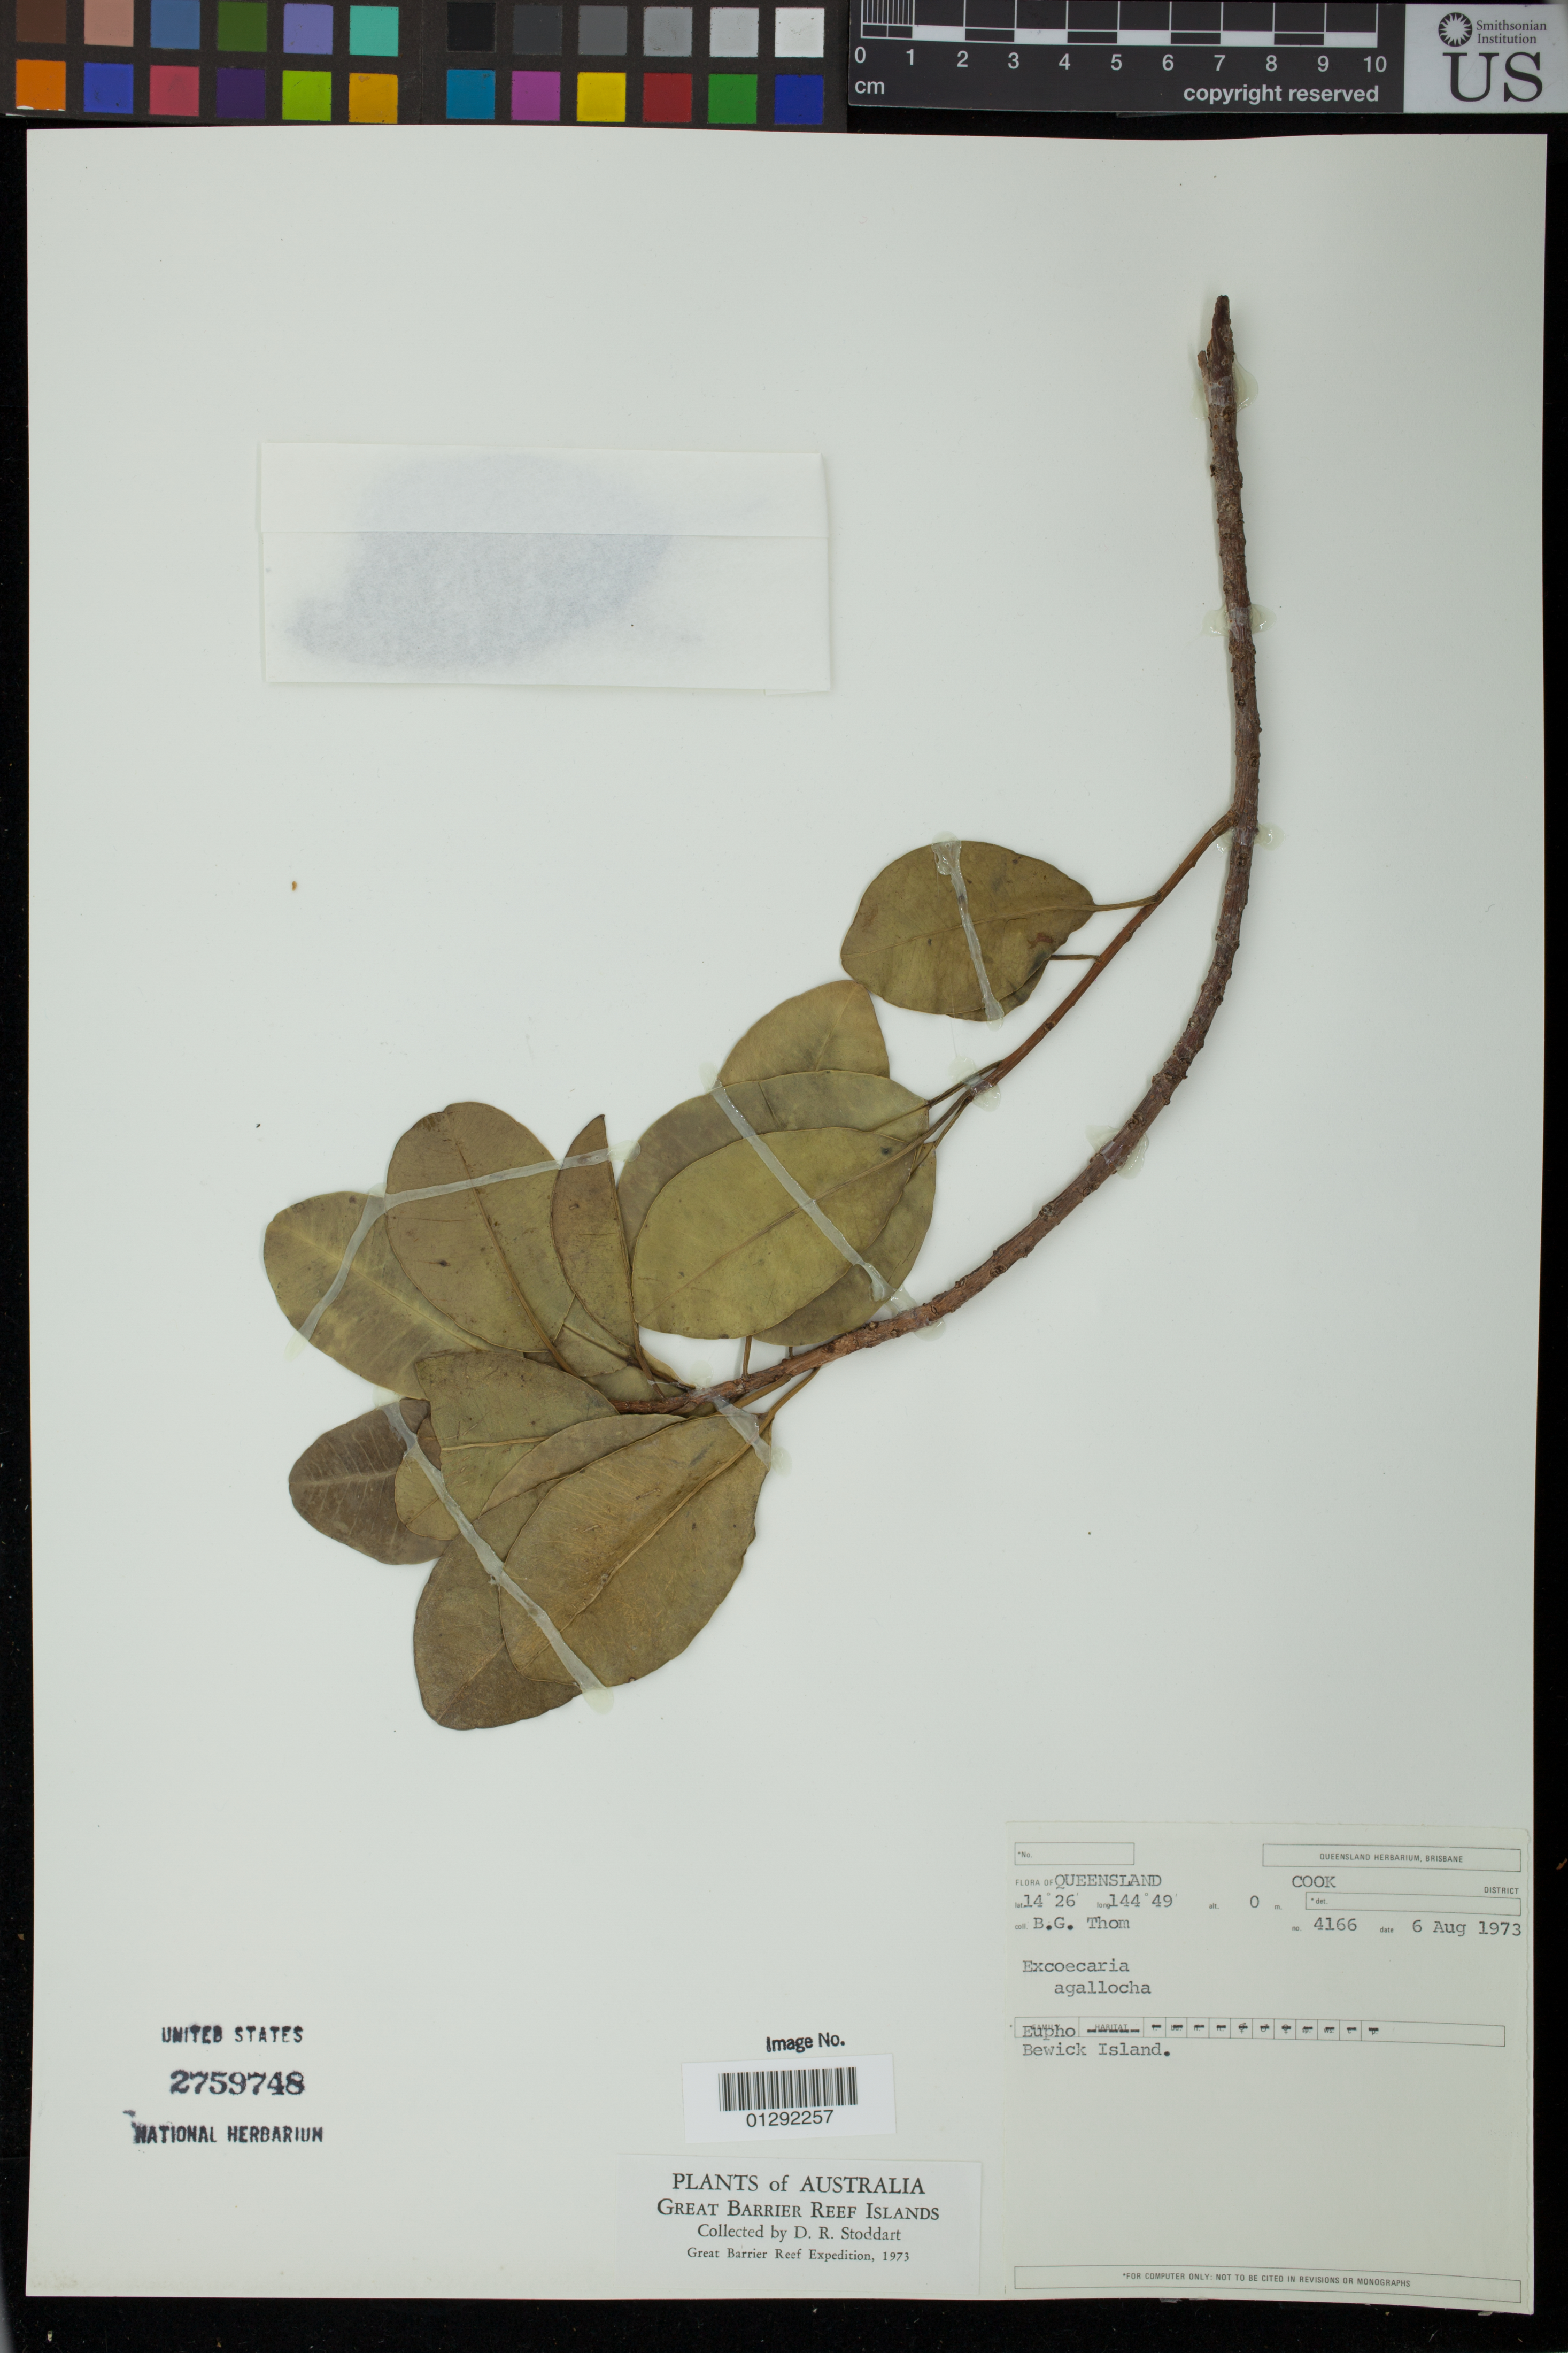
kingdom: Plantae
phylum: Tracheophyta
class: Magnoliopsida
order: Malpighiales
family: Euphorbiaceae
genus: Excoecaria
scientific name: Excoecaria agallocha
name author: L.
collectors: B. Thom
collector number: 4166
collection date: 1973-08-06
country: Australia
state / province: Queensland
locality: Cook. Bewick Island.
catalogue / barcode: US 2759748